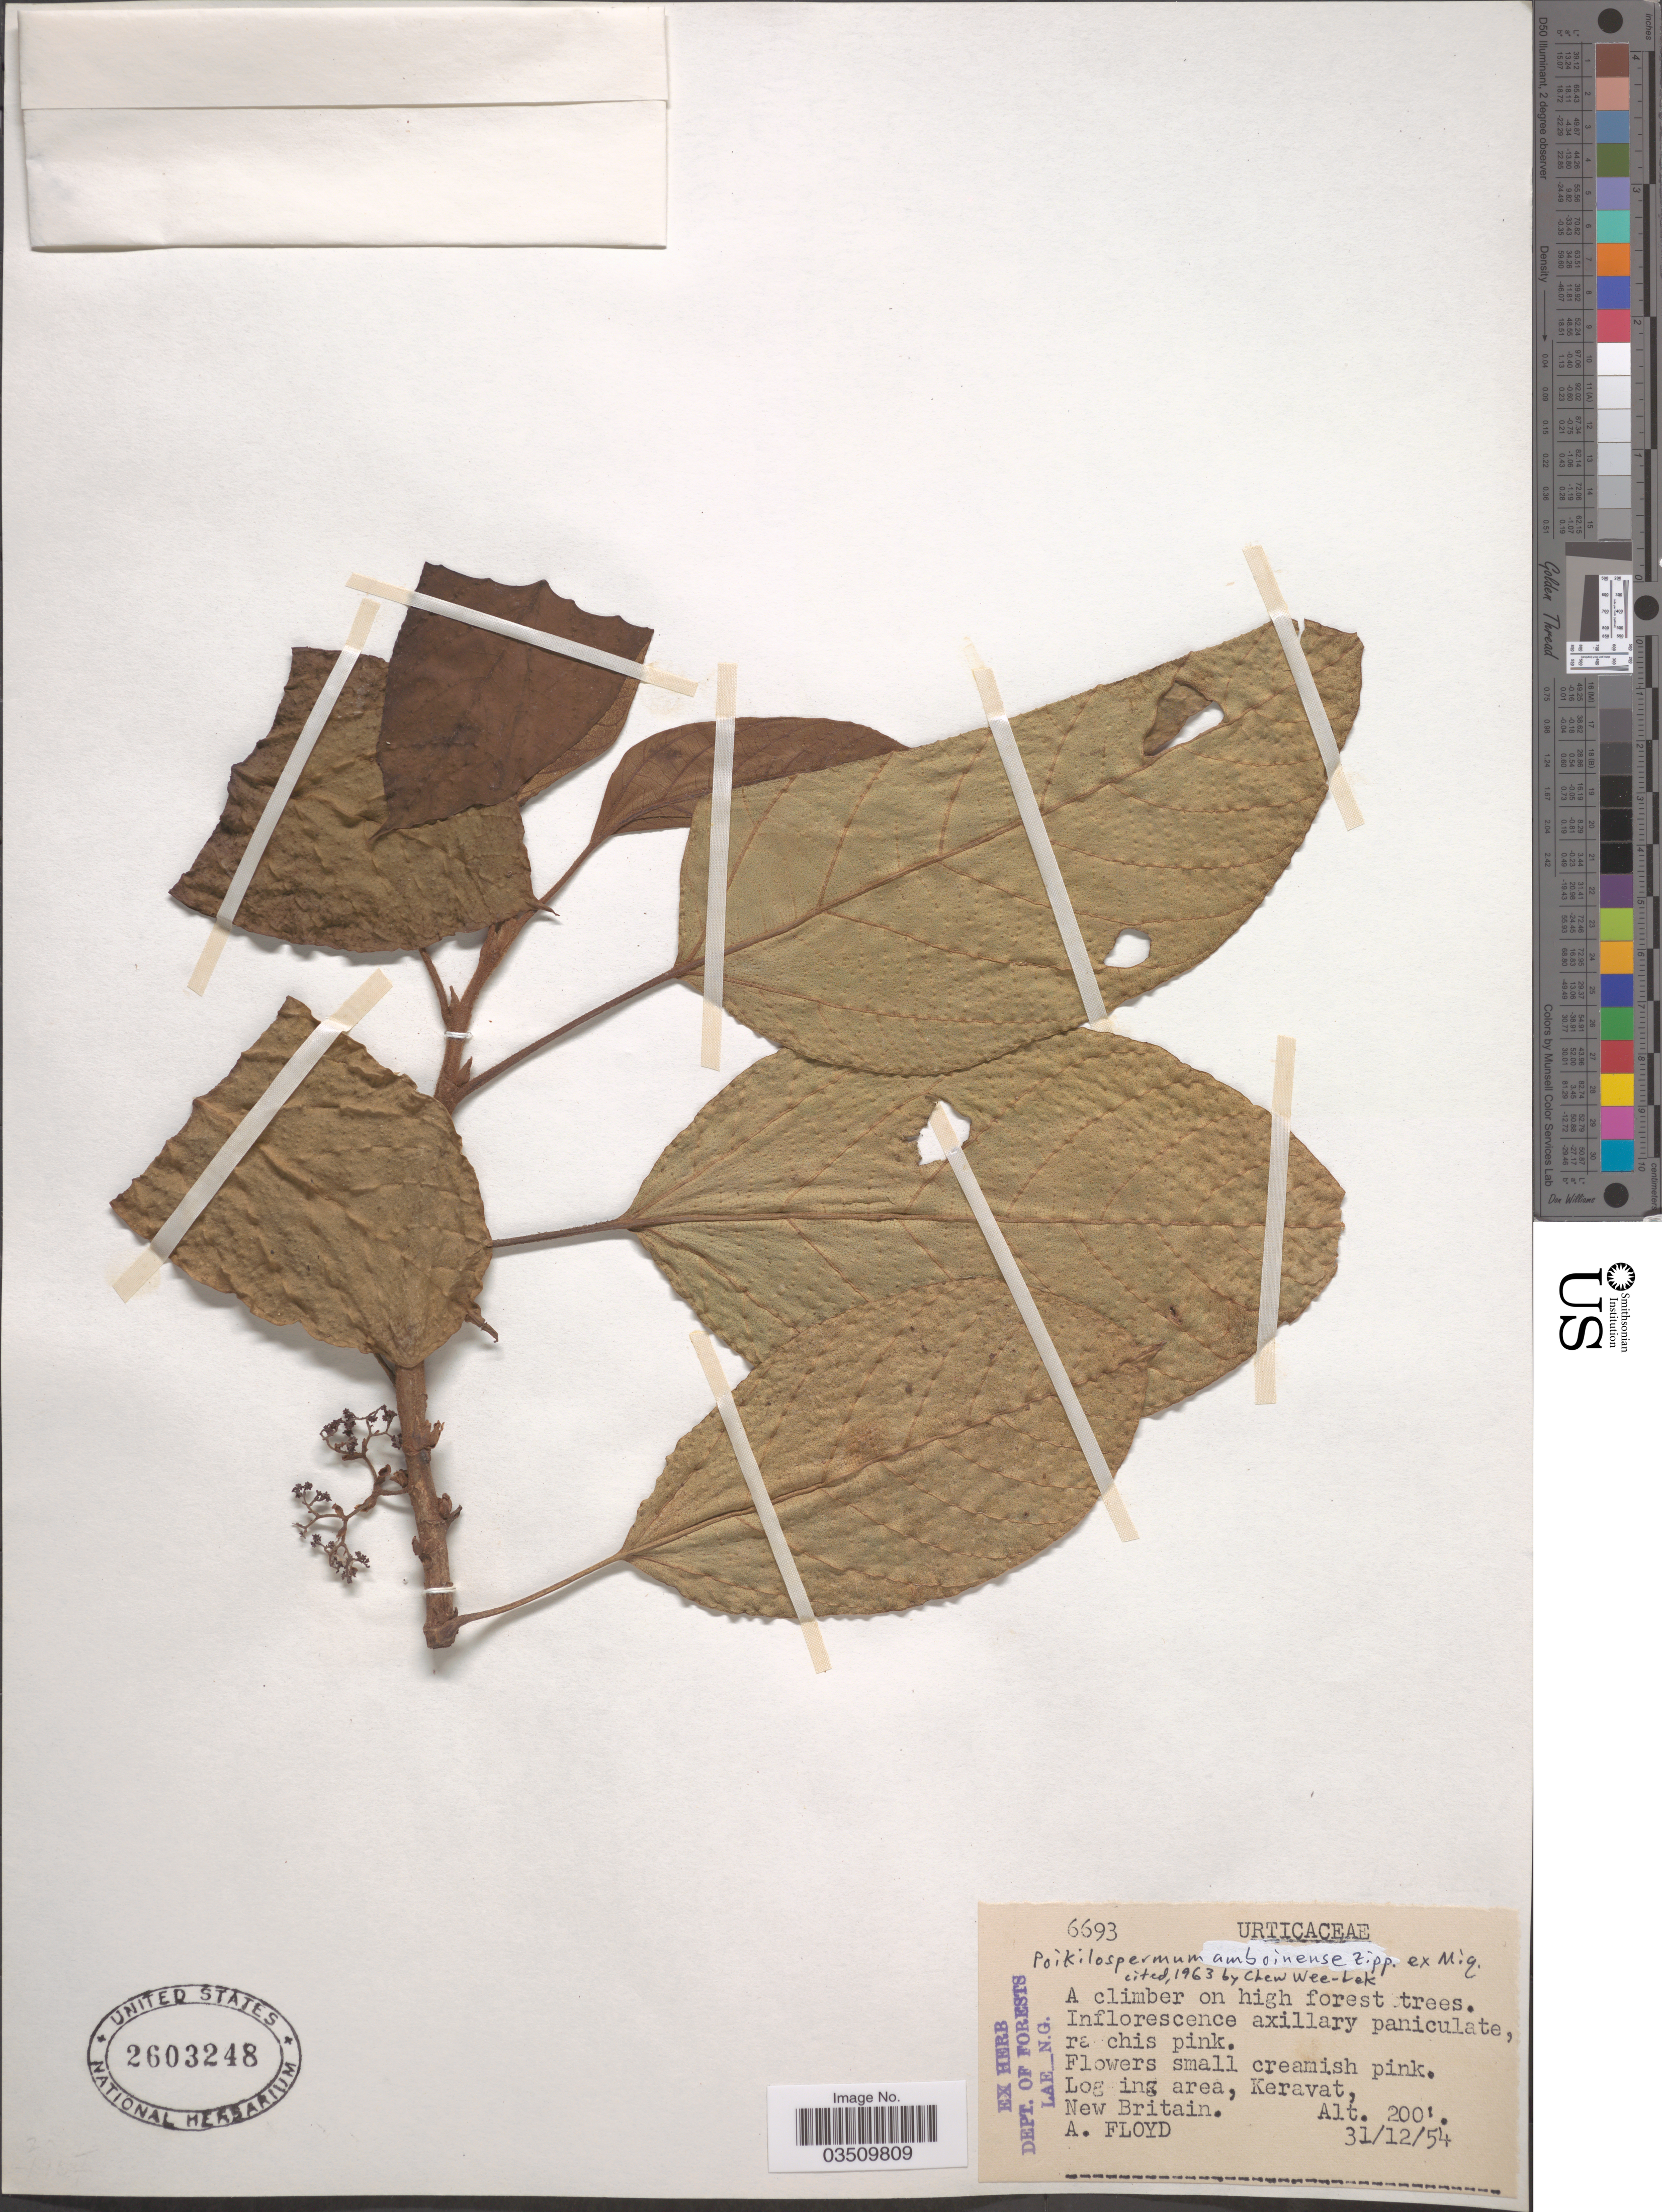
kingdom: Plantae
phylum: Tracheophyta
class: Magnoliopsida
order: Rosales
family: Urticaceae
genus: Poikilospermum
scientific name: Poikilospermum amboinense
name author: Zipp. & Miq.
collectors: A. Floyd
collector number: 6693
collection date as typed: Transcribed d/m/y: 31/12/54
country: Papua New Guinea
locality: Logging area, Keravat, New Britain.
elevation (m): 61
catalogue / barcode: US 2603248